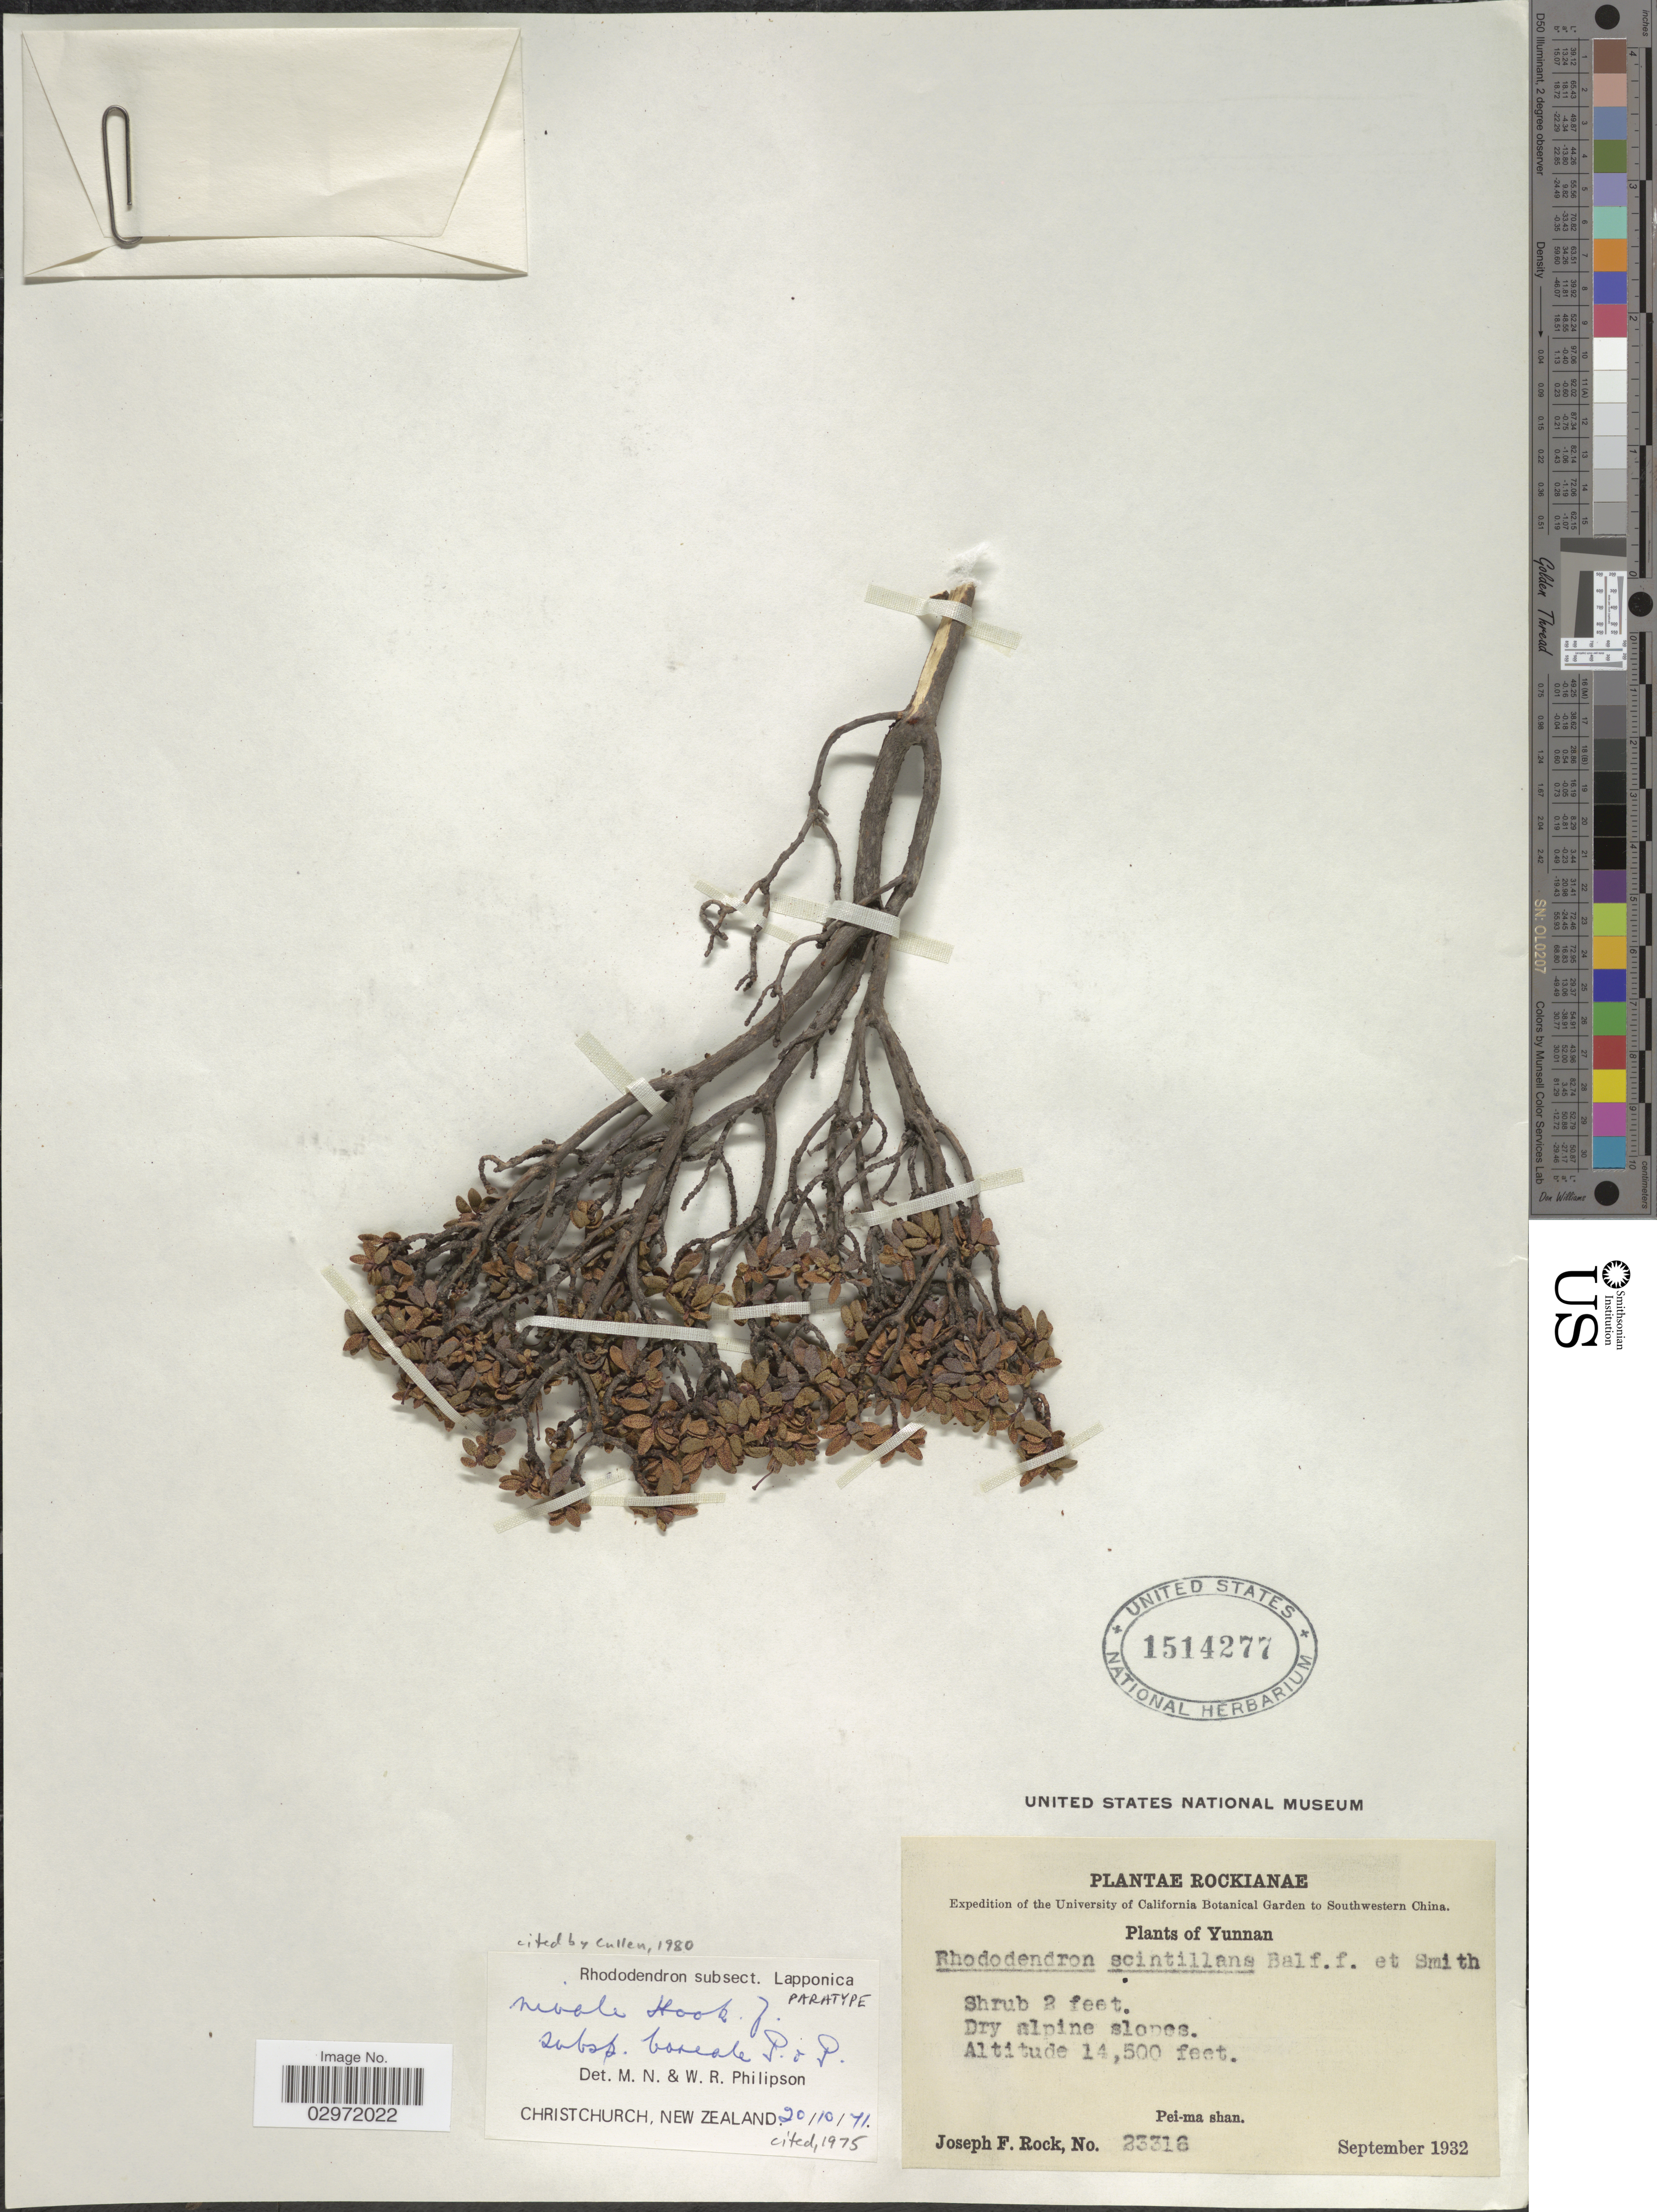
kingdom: Plantae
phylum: Tracheophyta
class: Magnoliopsida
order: Ericales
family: Ericaceae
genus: Rhododendron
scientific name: Rhododendron nivale subsp. boreale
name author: Philipson & M. N. Philipson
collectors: J. F. Rock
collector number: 23316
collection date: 1932-09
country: China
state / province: Yunnan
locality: Southwestern China, Pei-ma shan.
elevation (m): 4420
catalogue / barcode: US 1514277